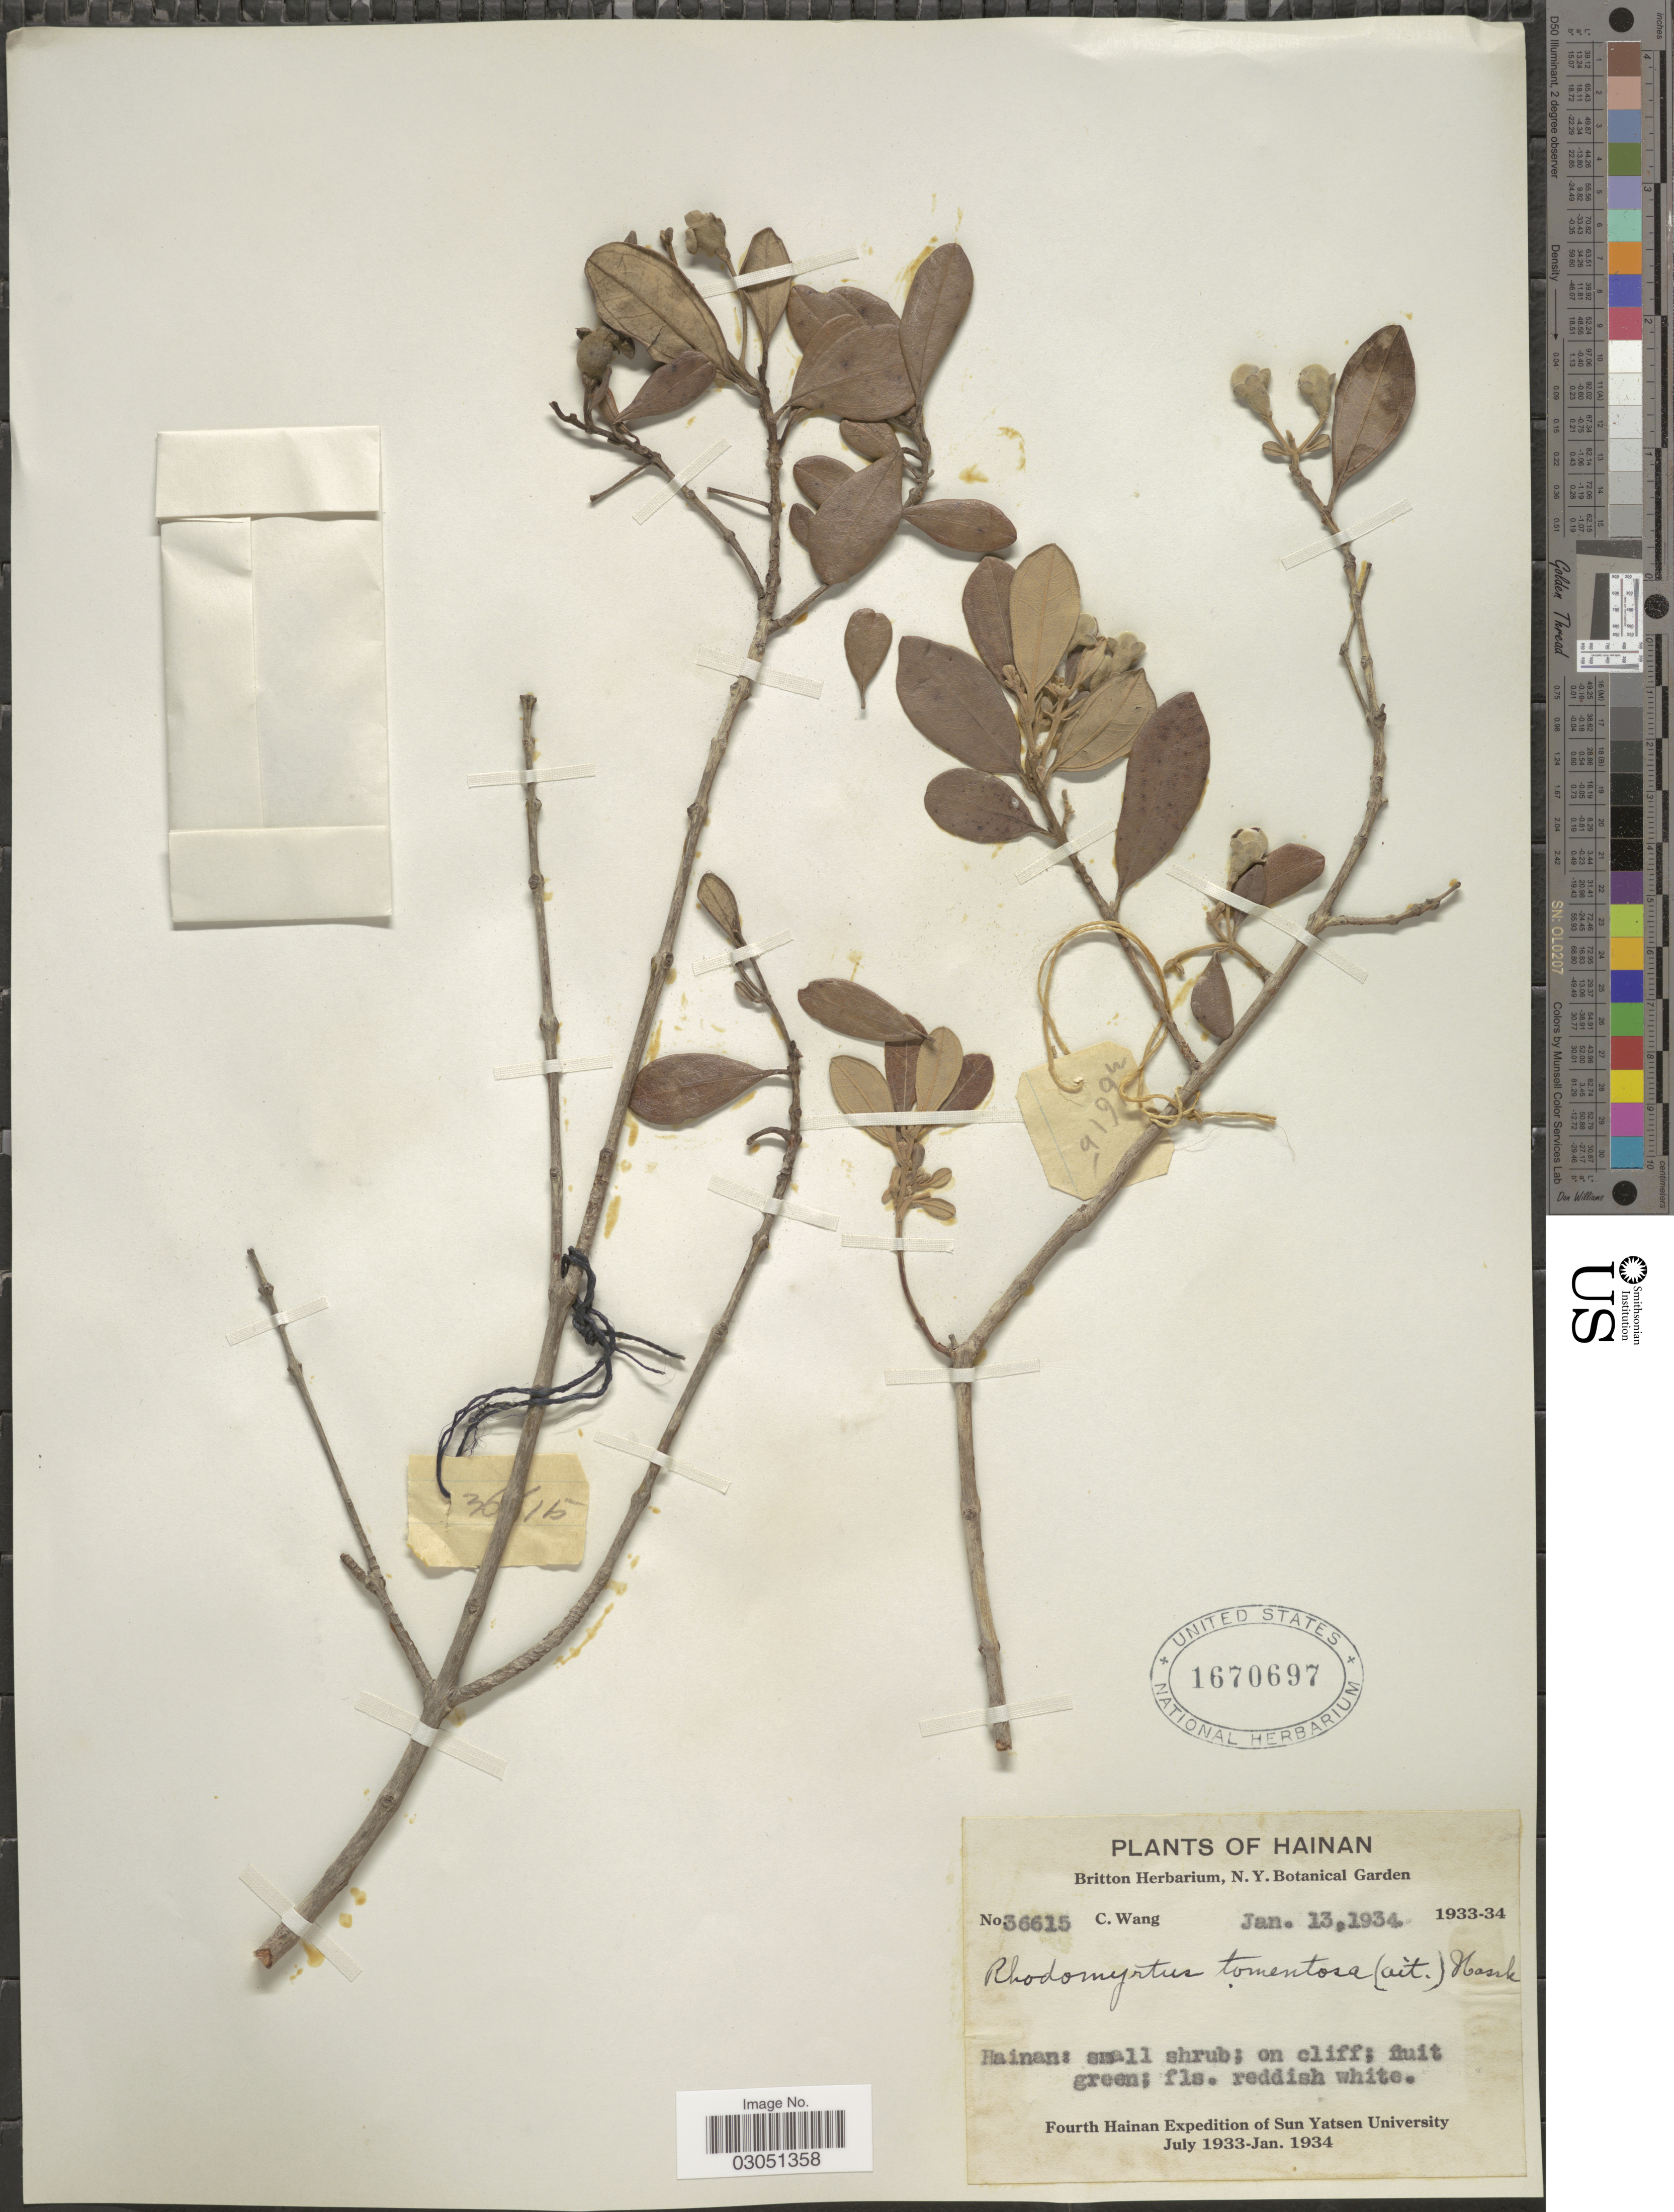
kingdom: Plantae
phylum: Tracheophyta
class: Magnoliopsida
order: Myrtales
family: Myrtaceae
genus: Rhodomyrtus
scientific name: Rhodomyrtus tomentosa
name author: (Aiton) Hassk.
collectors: C. Wang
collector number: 36615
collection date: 1934-01-13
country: China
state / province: Hainan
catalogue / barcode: US 1670697